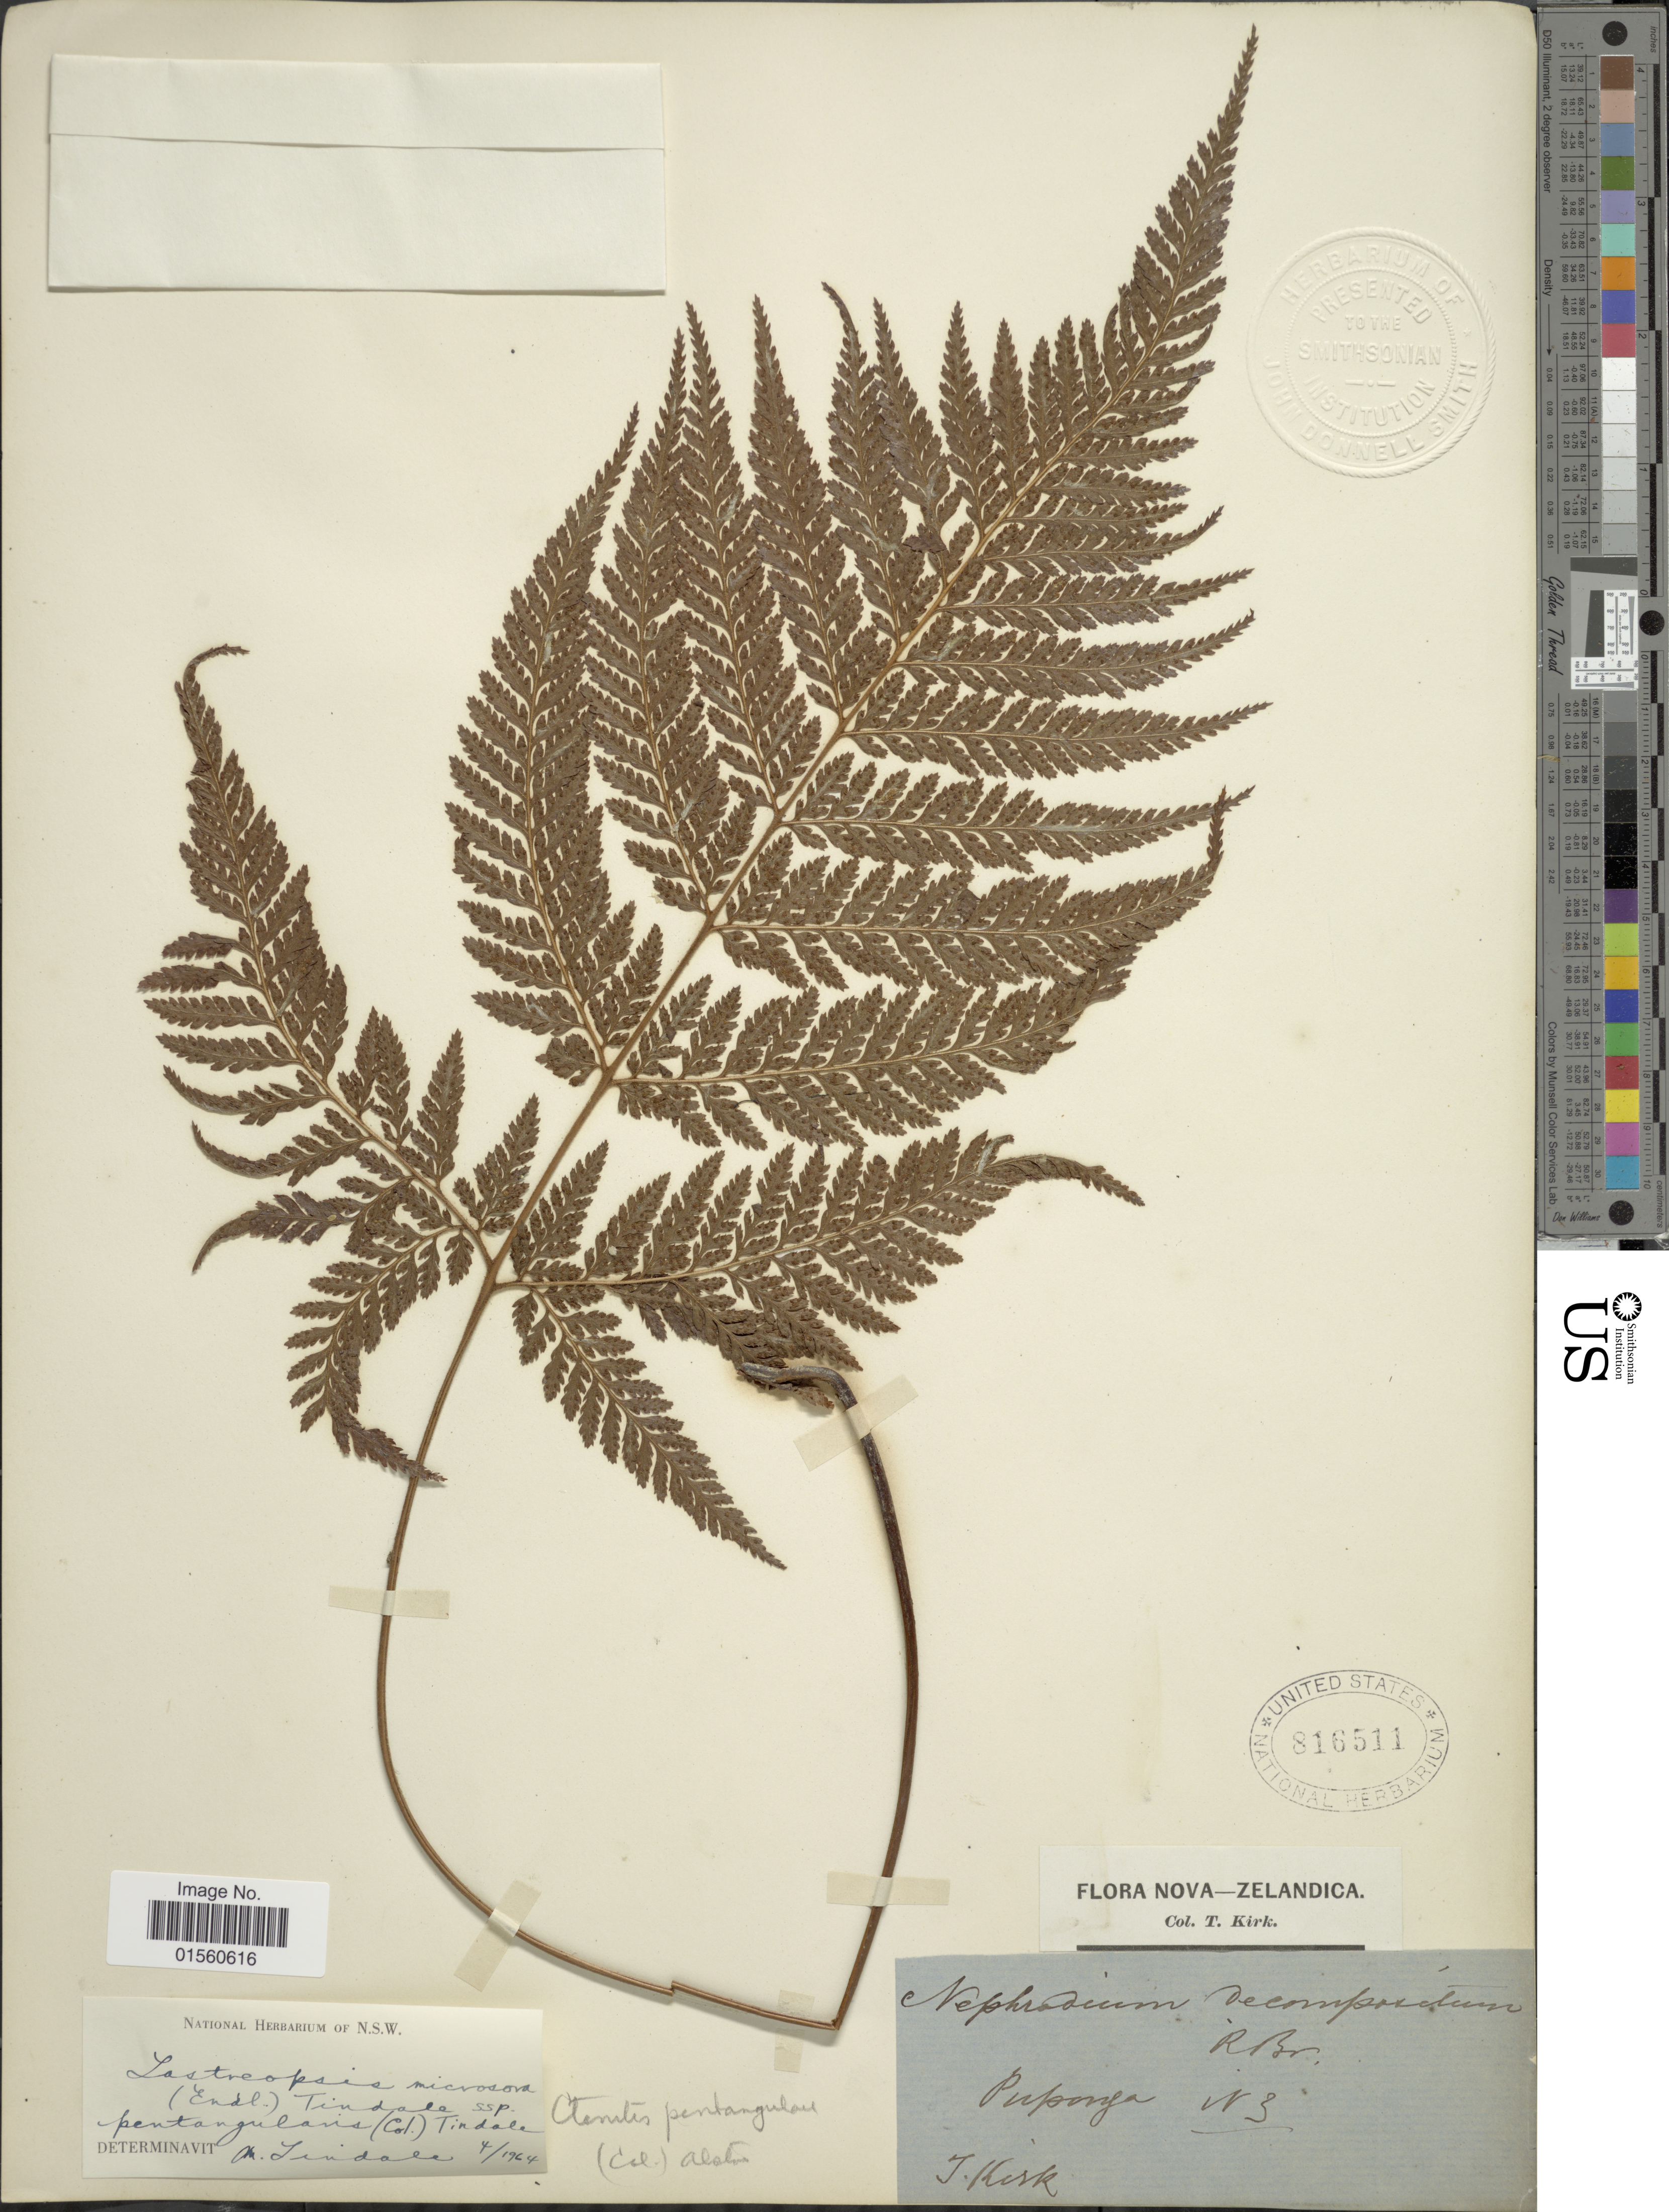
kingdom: Plantae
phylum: Tracheophyta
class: Polypodiopsida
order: Polypodiales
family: Dryopteridaceae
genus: Parapolystichum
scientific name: Parapolystichum microsorum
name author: (Endl.) Labiak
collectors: T. Kirk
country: New Zealand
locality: Nova-Zelandica, Puponga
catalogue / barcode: US 816511